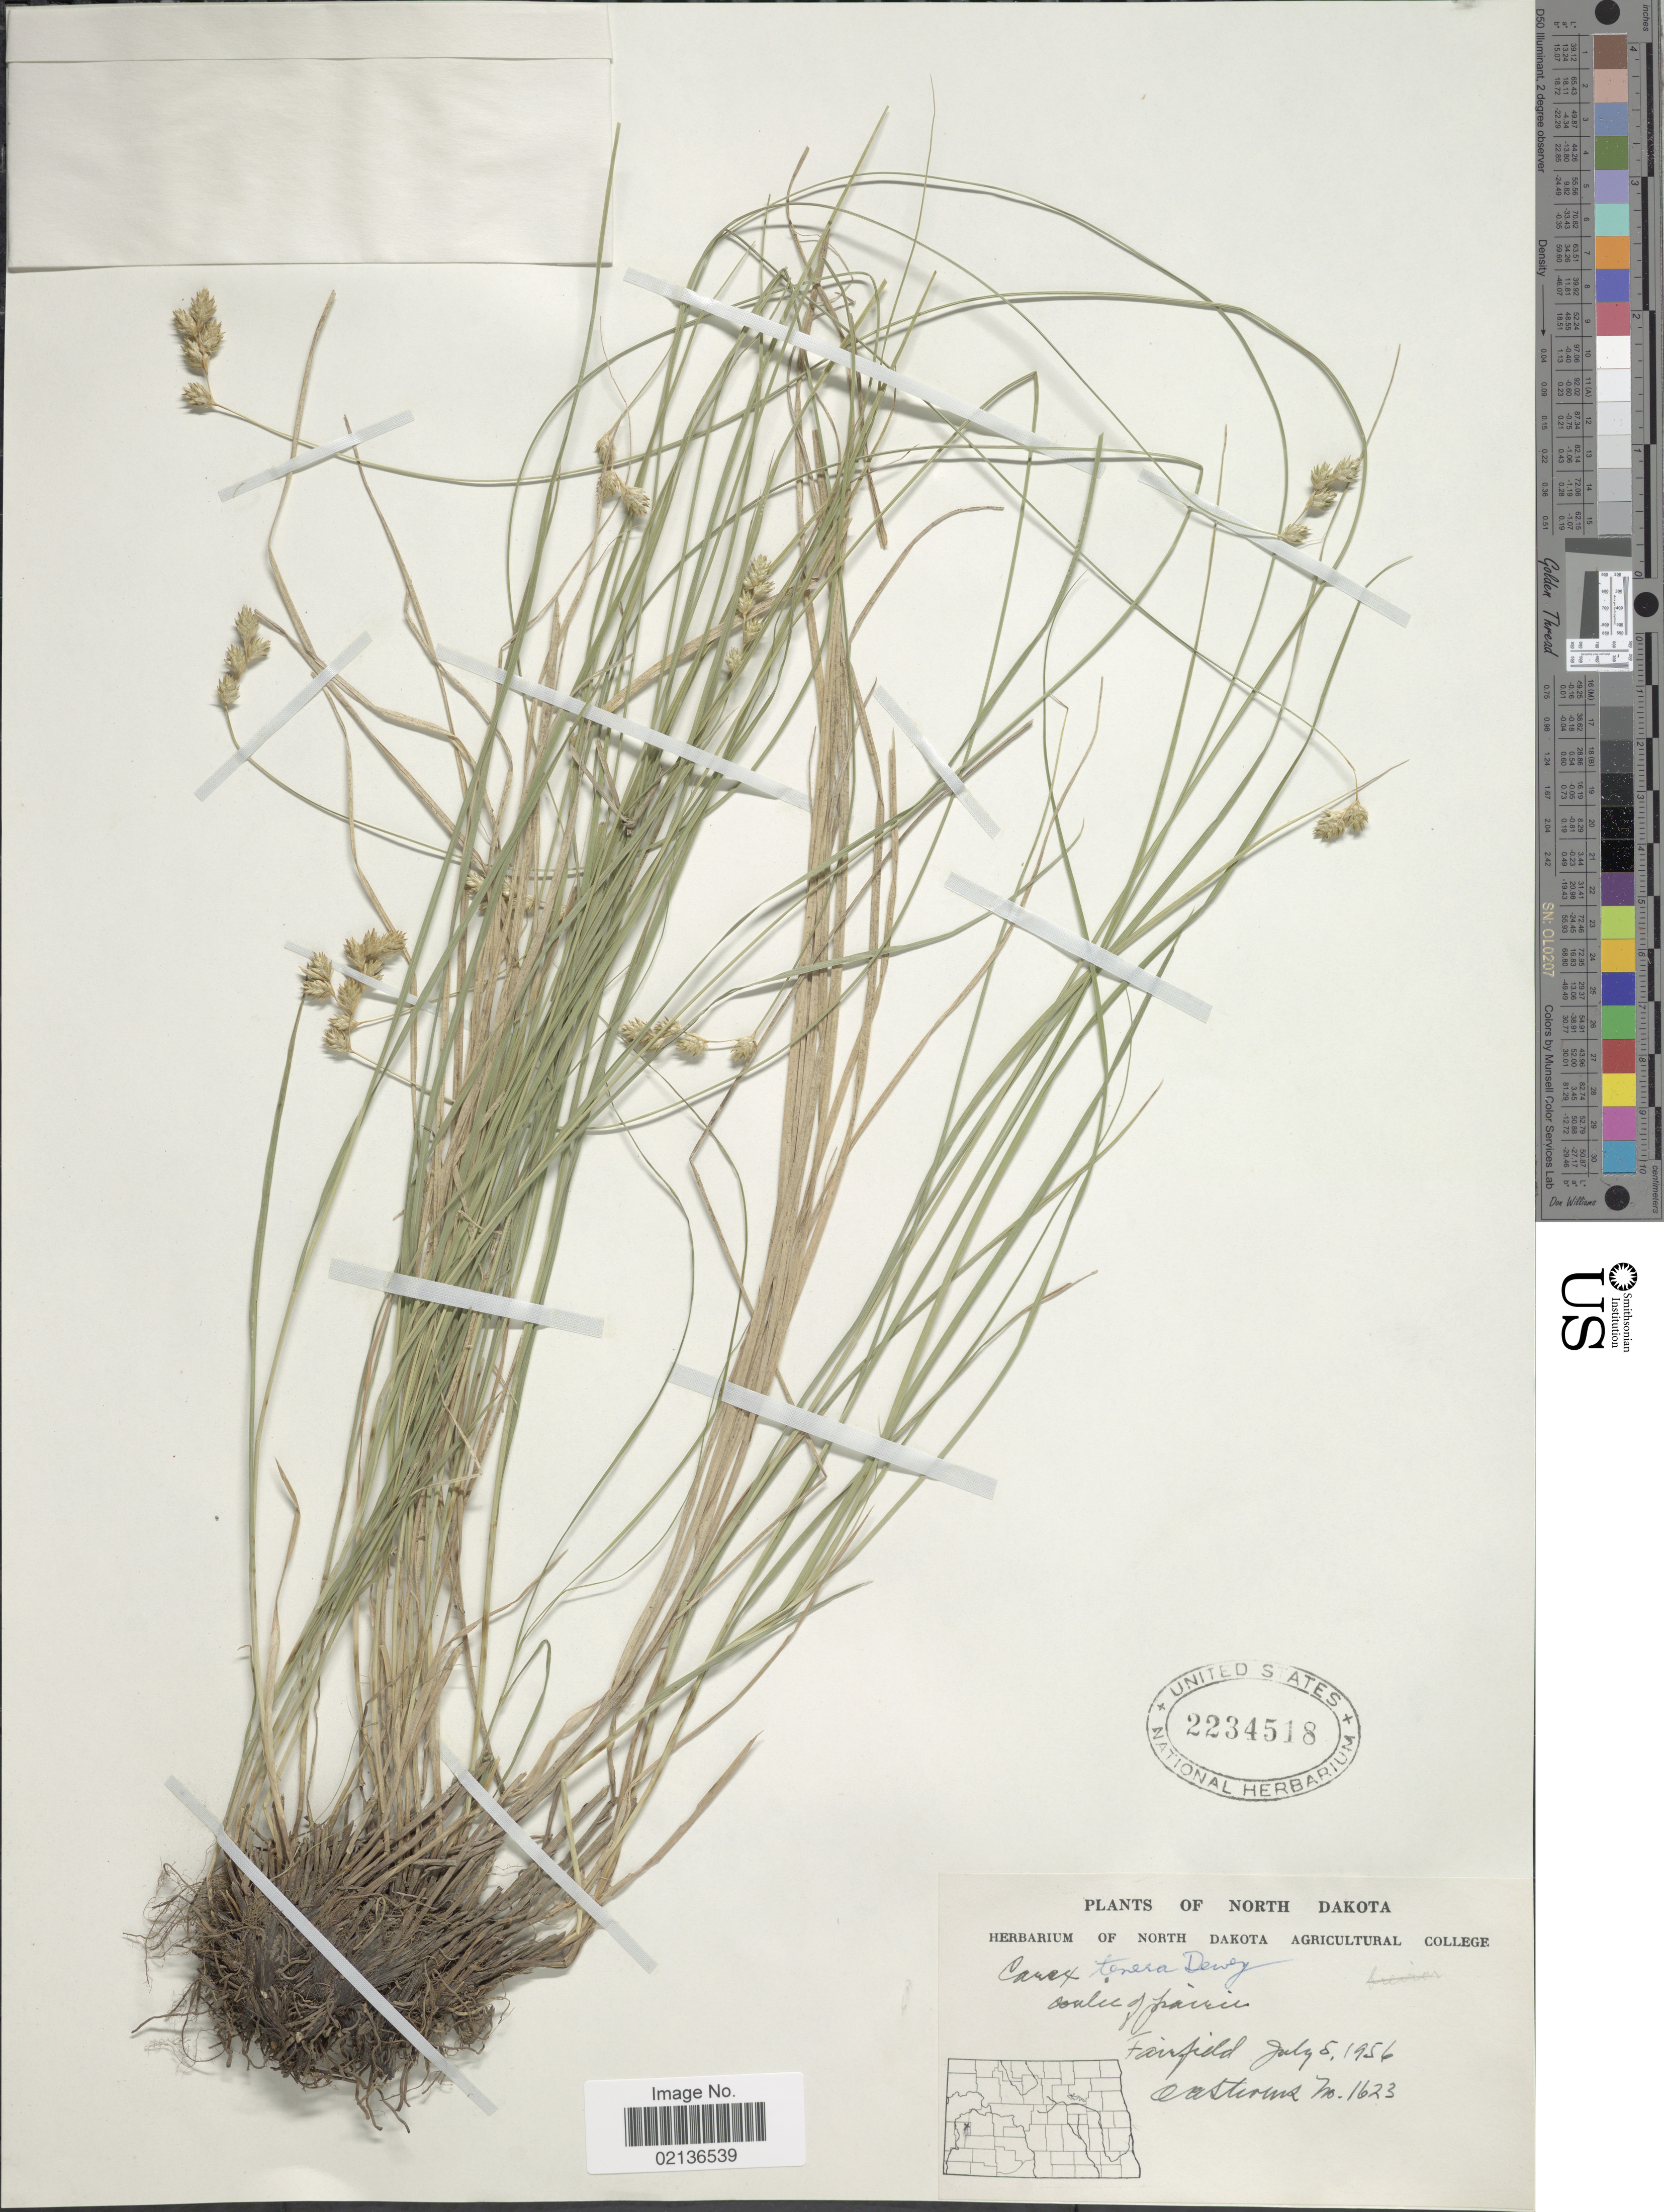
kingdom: Plantae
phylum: Tracheophyta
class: Liliopsida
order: Poales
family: Cyperaceae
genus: Carex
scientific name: Carex tenera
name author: Dewey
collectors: O. A. Stevens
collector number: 1623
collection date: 1956-07-05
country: United States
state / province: North Dakota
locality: Coulee of prairie, Fairfield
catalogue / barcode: US 2234518